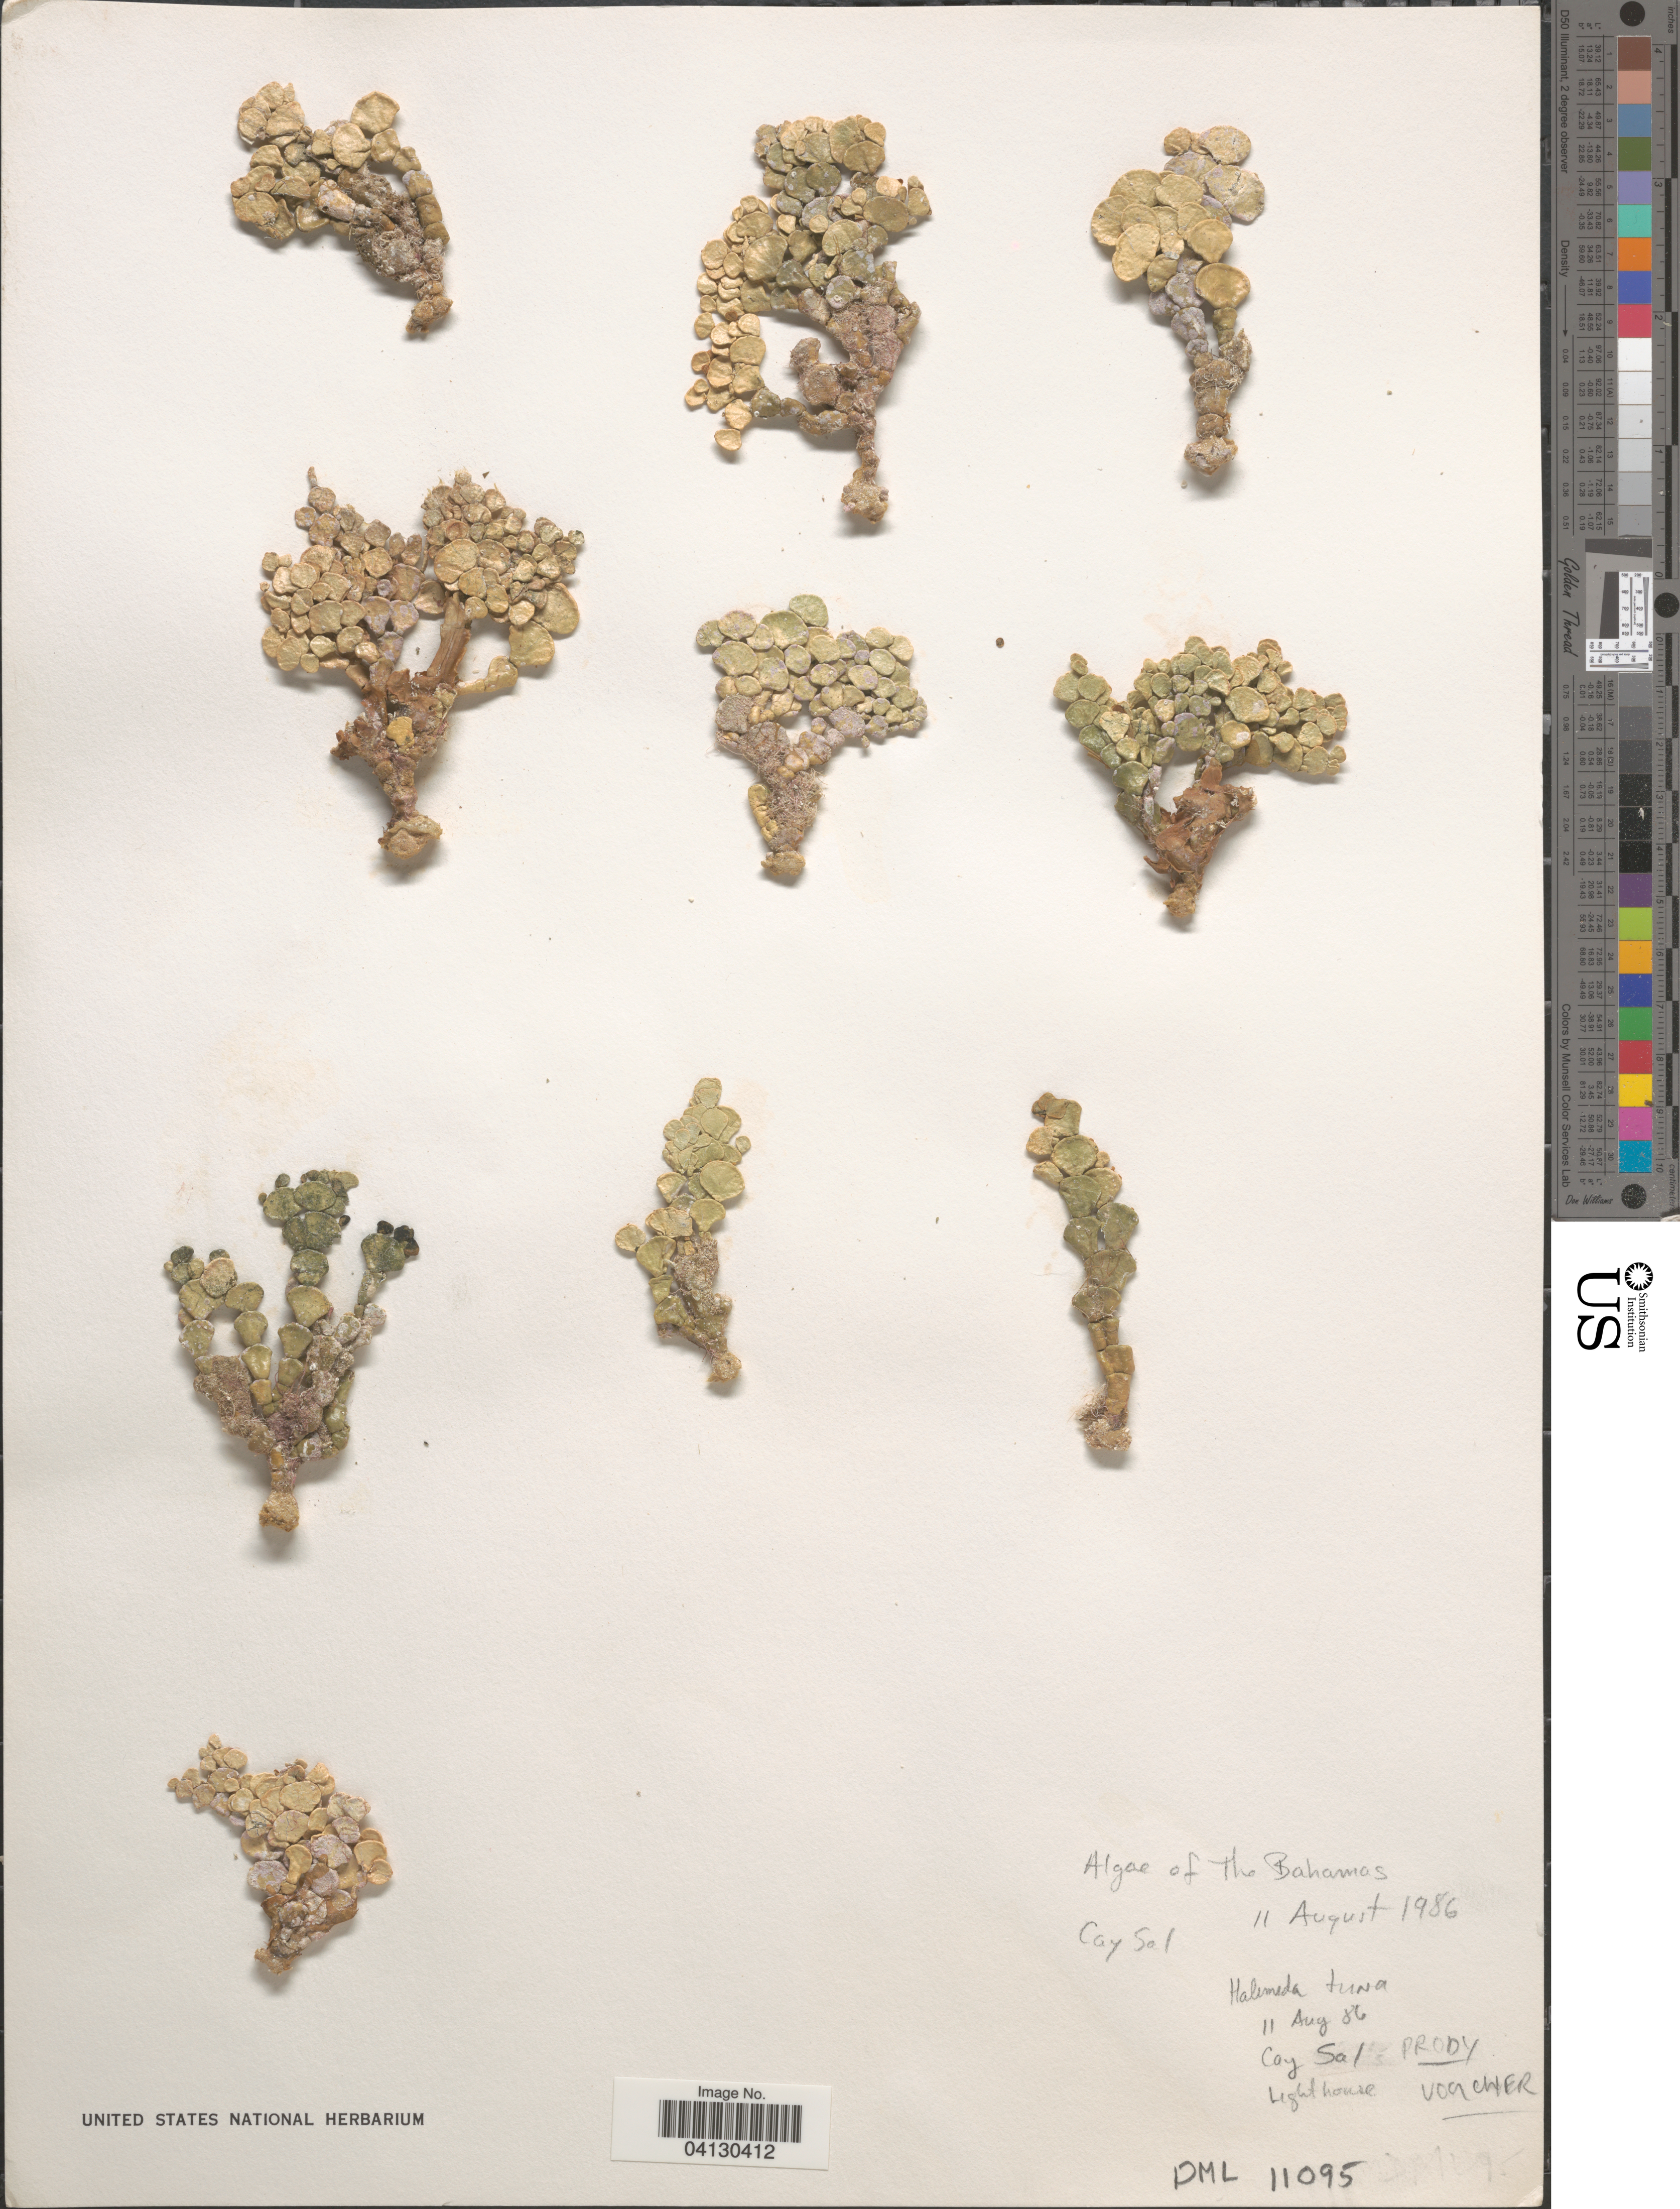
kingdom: Plantae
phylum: Chlorophyta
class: Ulvophyceae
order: Bryopsidales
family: Halimedaceae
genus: Halimeda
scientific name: Halimeda tuna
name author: (J. Ellis & Sol.) J.V.Lamouroux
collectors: D. M. L.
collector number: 11095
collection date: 1986-08-11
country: Bahamas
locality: Cay Sal.